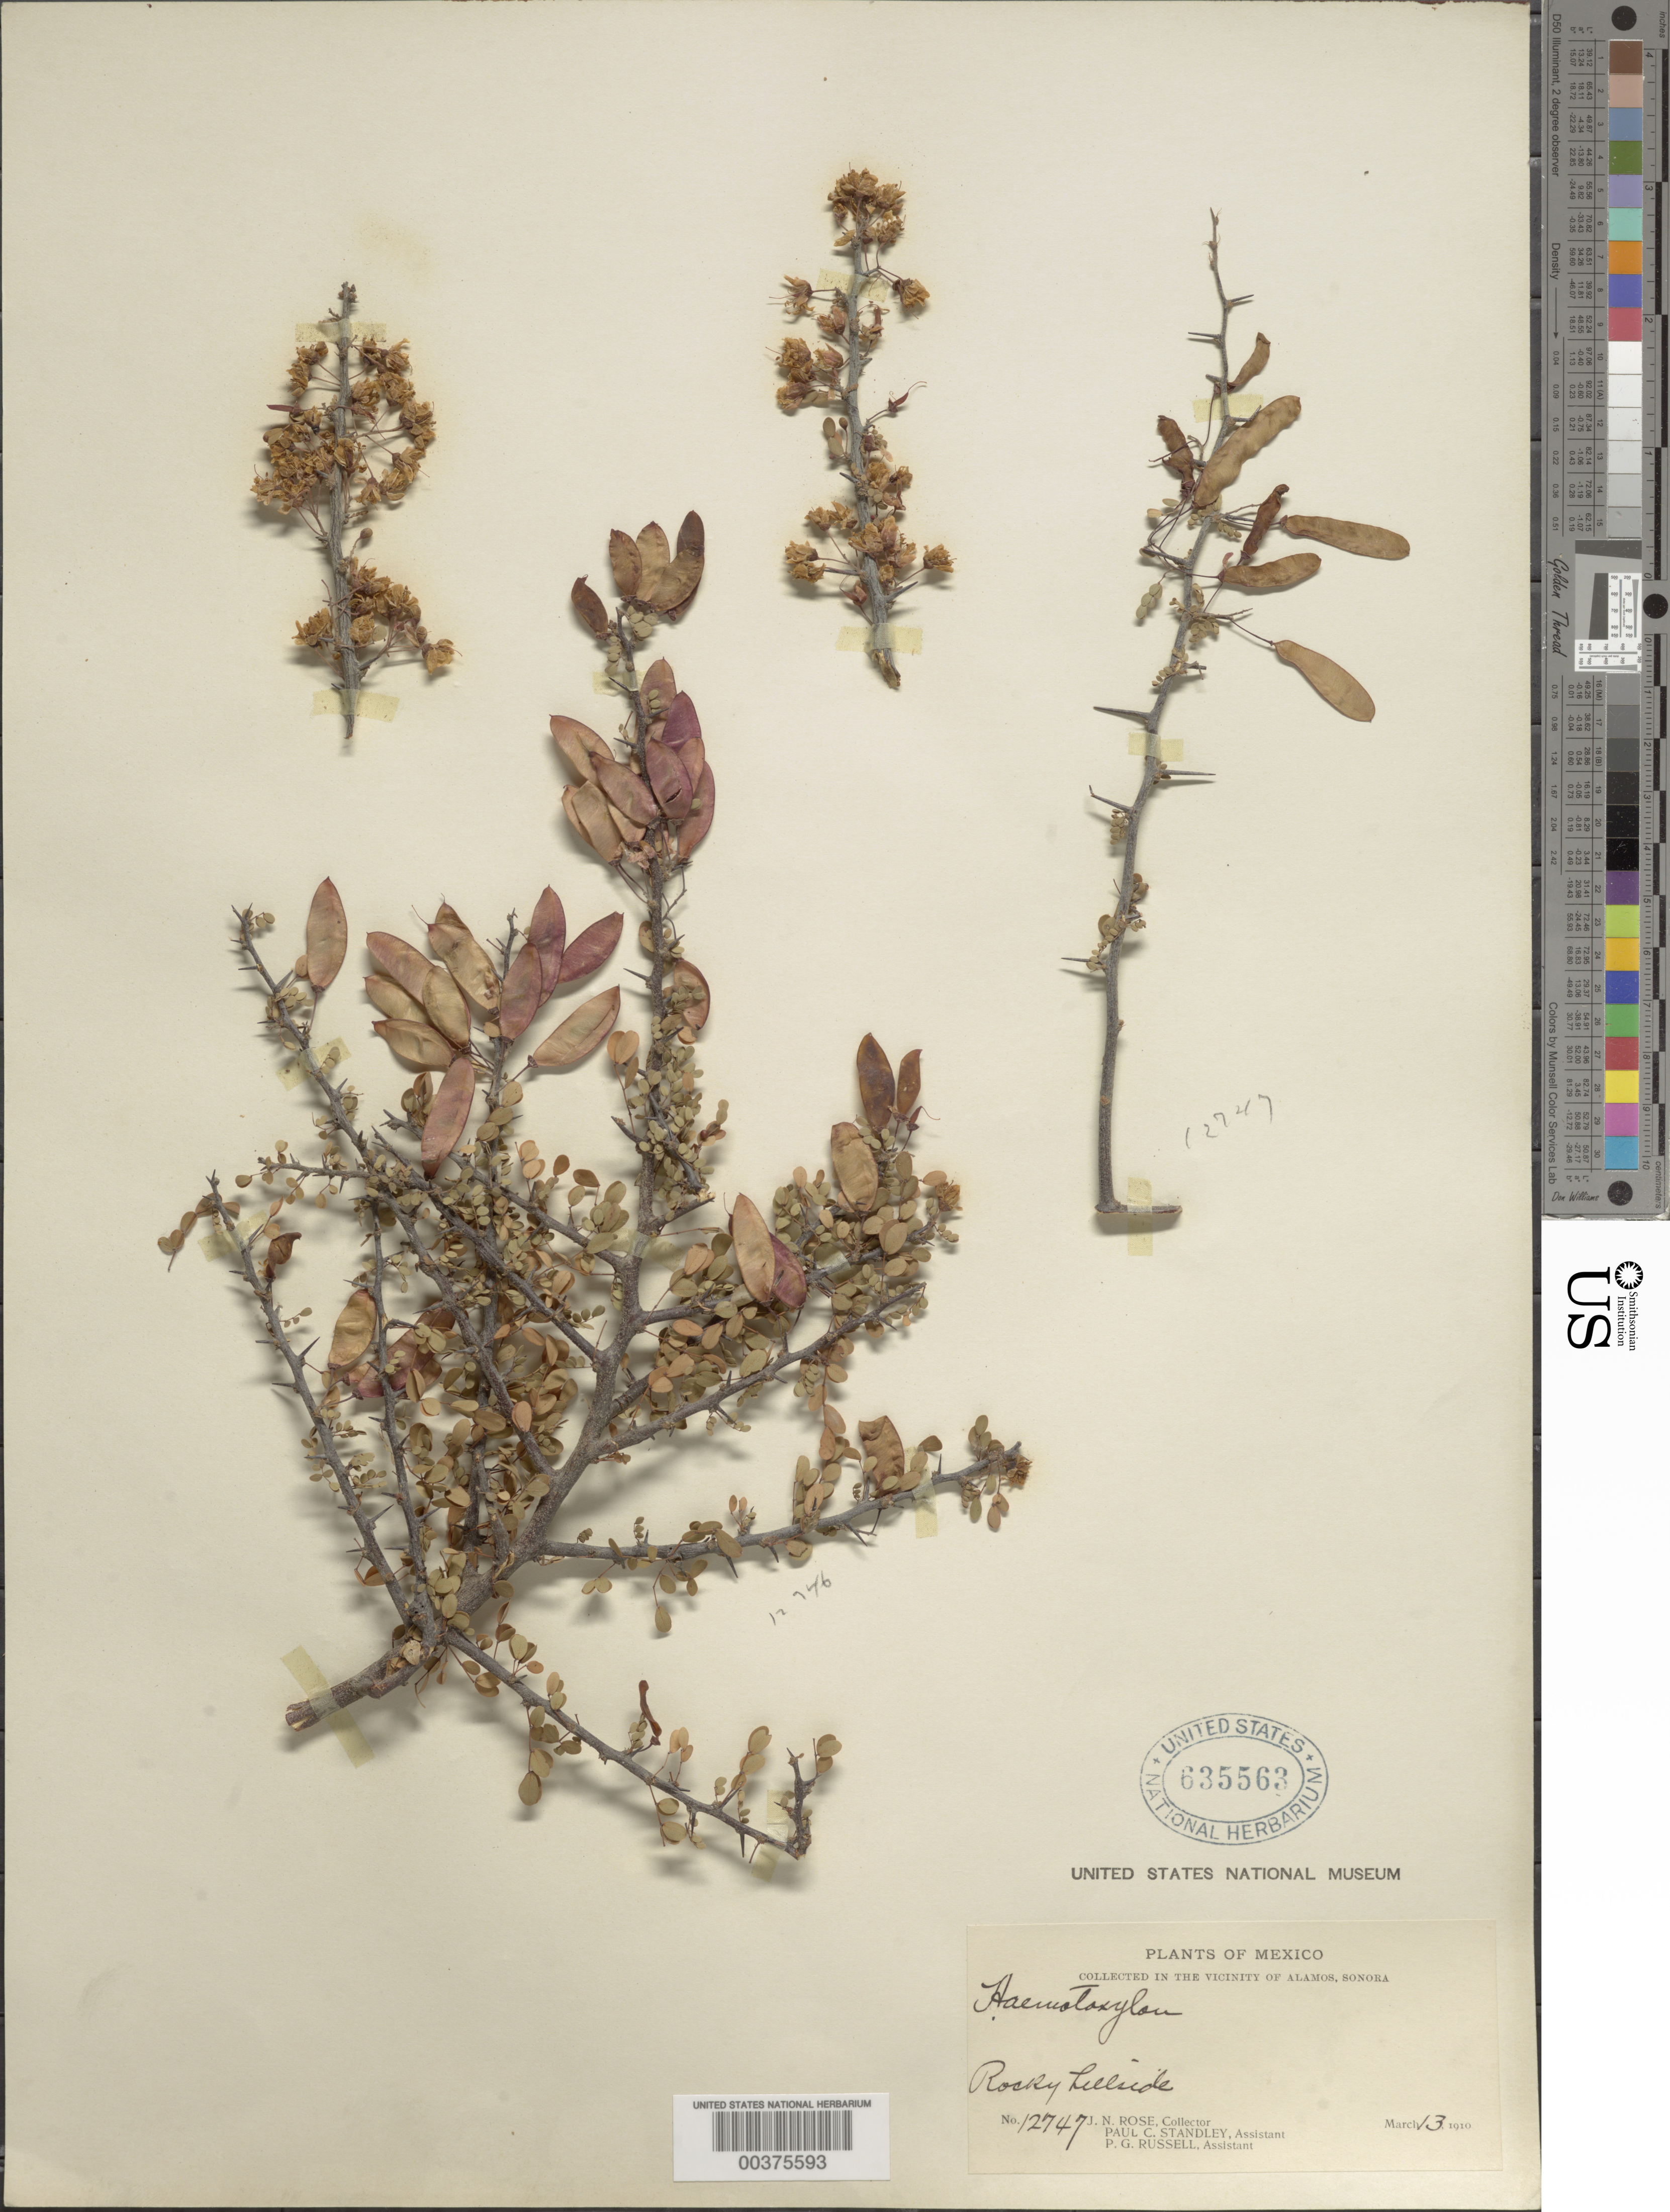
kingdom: Plantae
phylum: Tracheophyta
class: Magnoliopsida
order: Fabales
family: Fabaceae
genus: Haematoxylum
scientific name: Haematoxylum brasiletto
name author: H. Karst.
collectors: J. N. Rose, P. C. Standley & P. G. Russell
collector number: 12747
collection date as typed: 13 Mar 1910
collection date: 1910-03-13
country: Mexico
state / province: Sonora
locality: Vicinity of Alamos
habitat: Rocky hillside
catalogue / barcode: US 635563